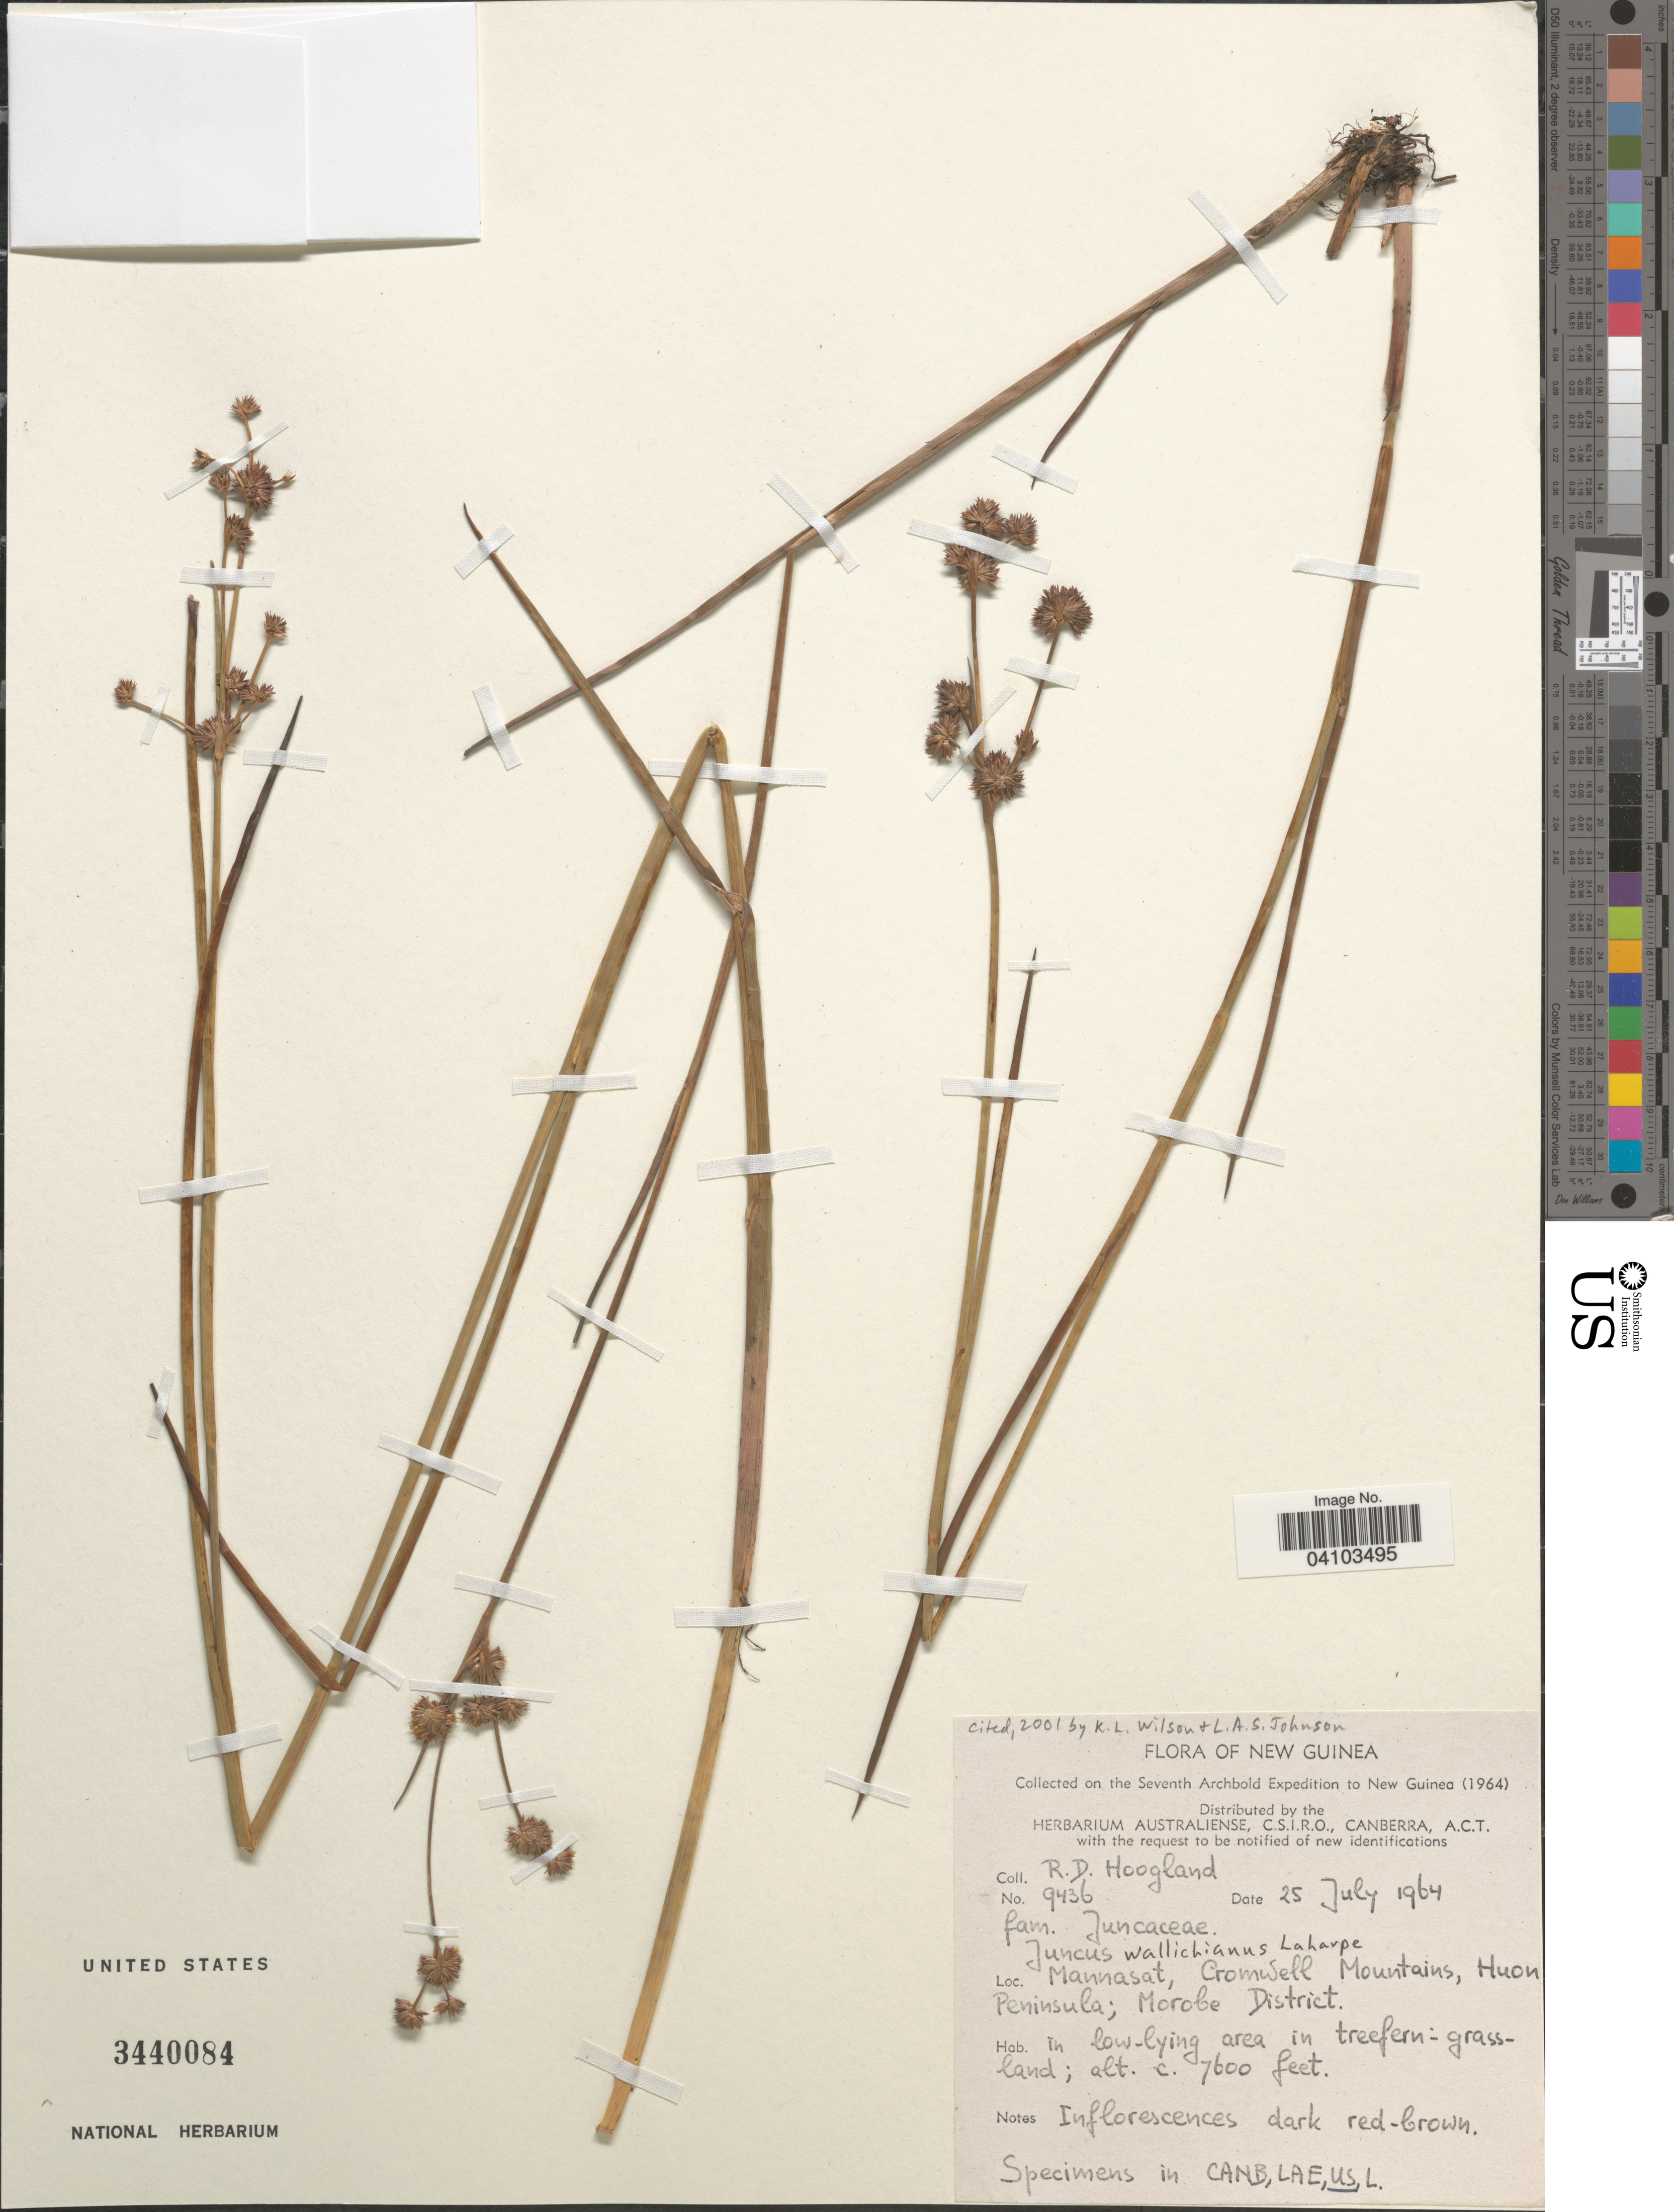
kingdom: Plantae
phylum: Tracheophyta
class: Liliopsida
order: Poales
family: Juncaceae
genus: Juncus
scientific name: Juncus wallichianus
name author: Laharpe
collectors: R. D. Hoogland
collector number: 9436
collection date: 1964-07-25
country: Papua New Guinea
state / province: Morobe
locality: New Guinea. Mannasat, Cromwell Mountains, Huon Peninsula; Morobe District.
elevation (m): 2316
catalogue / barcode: US 3440084